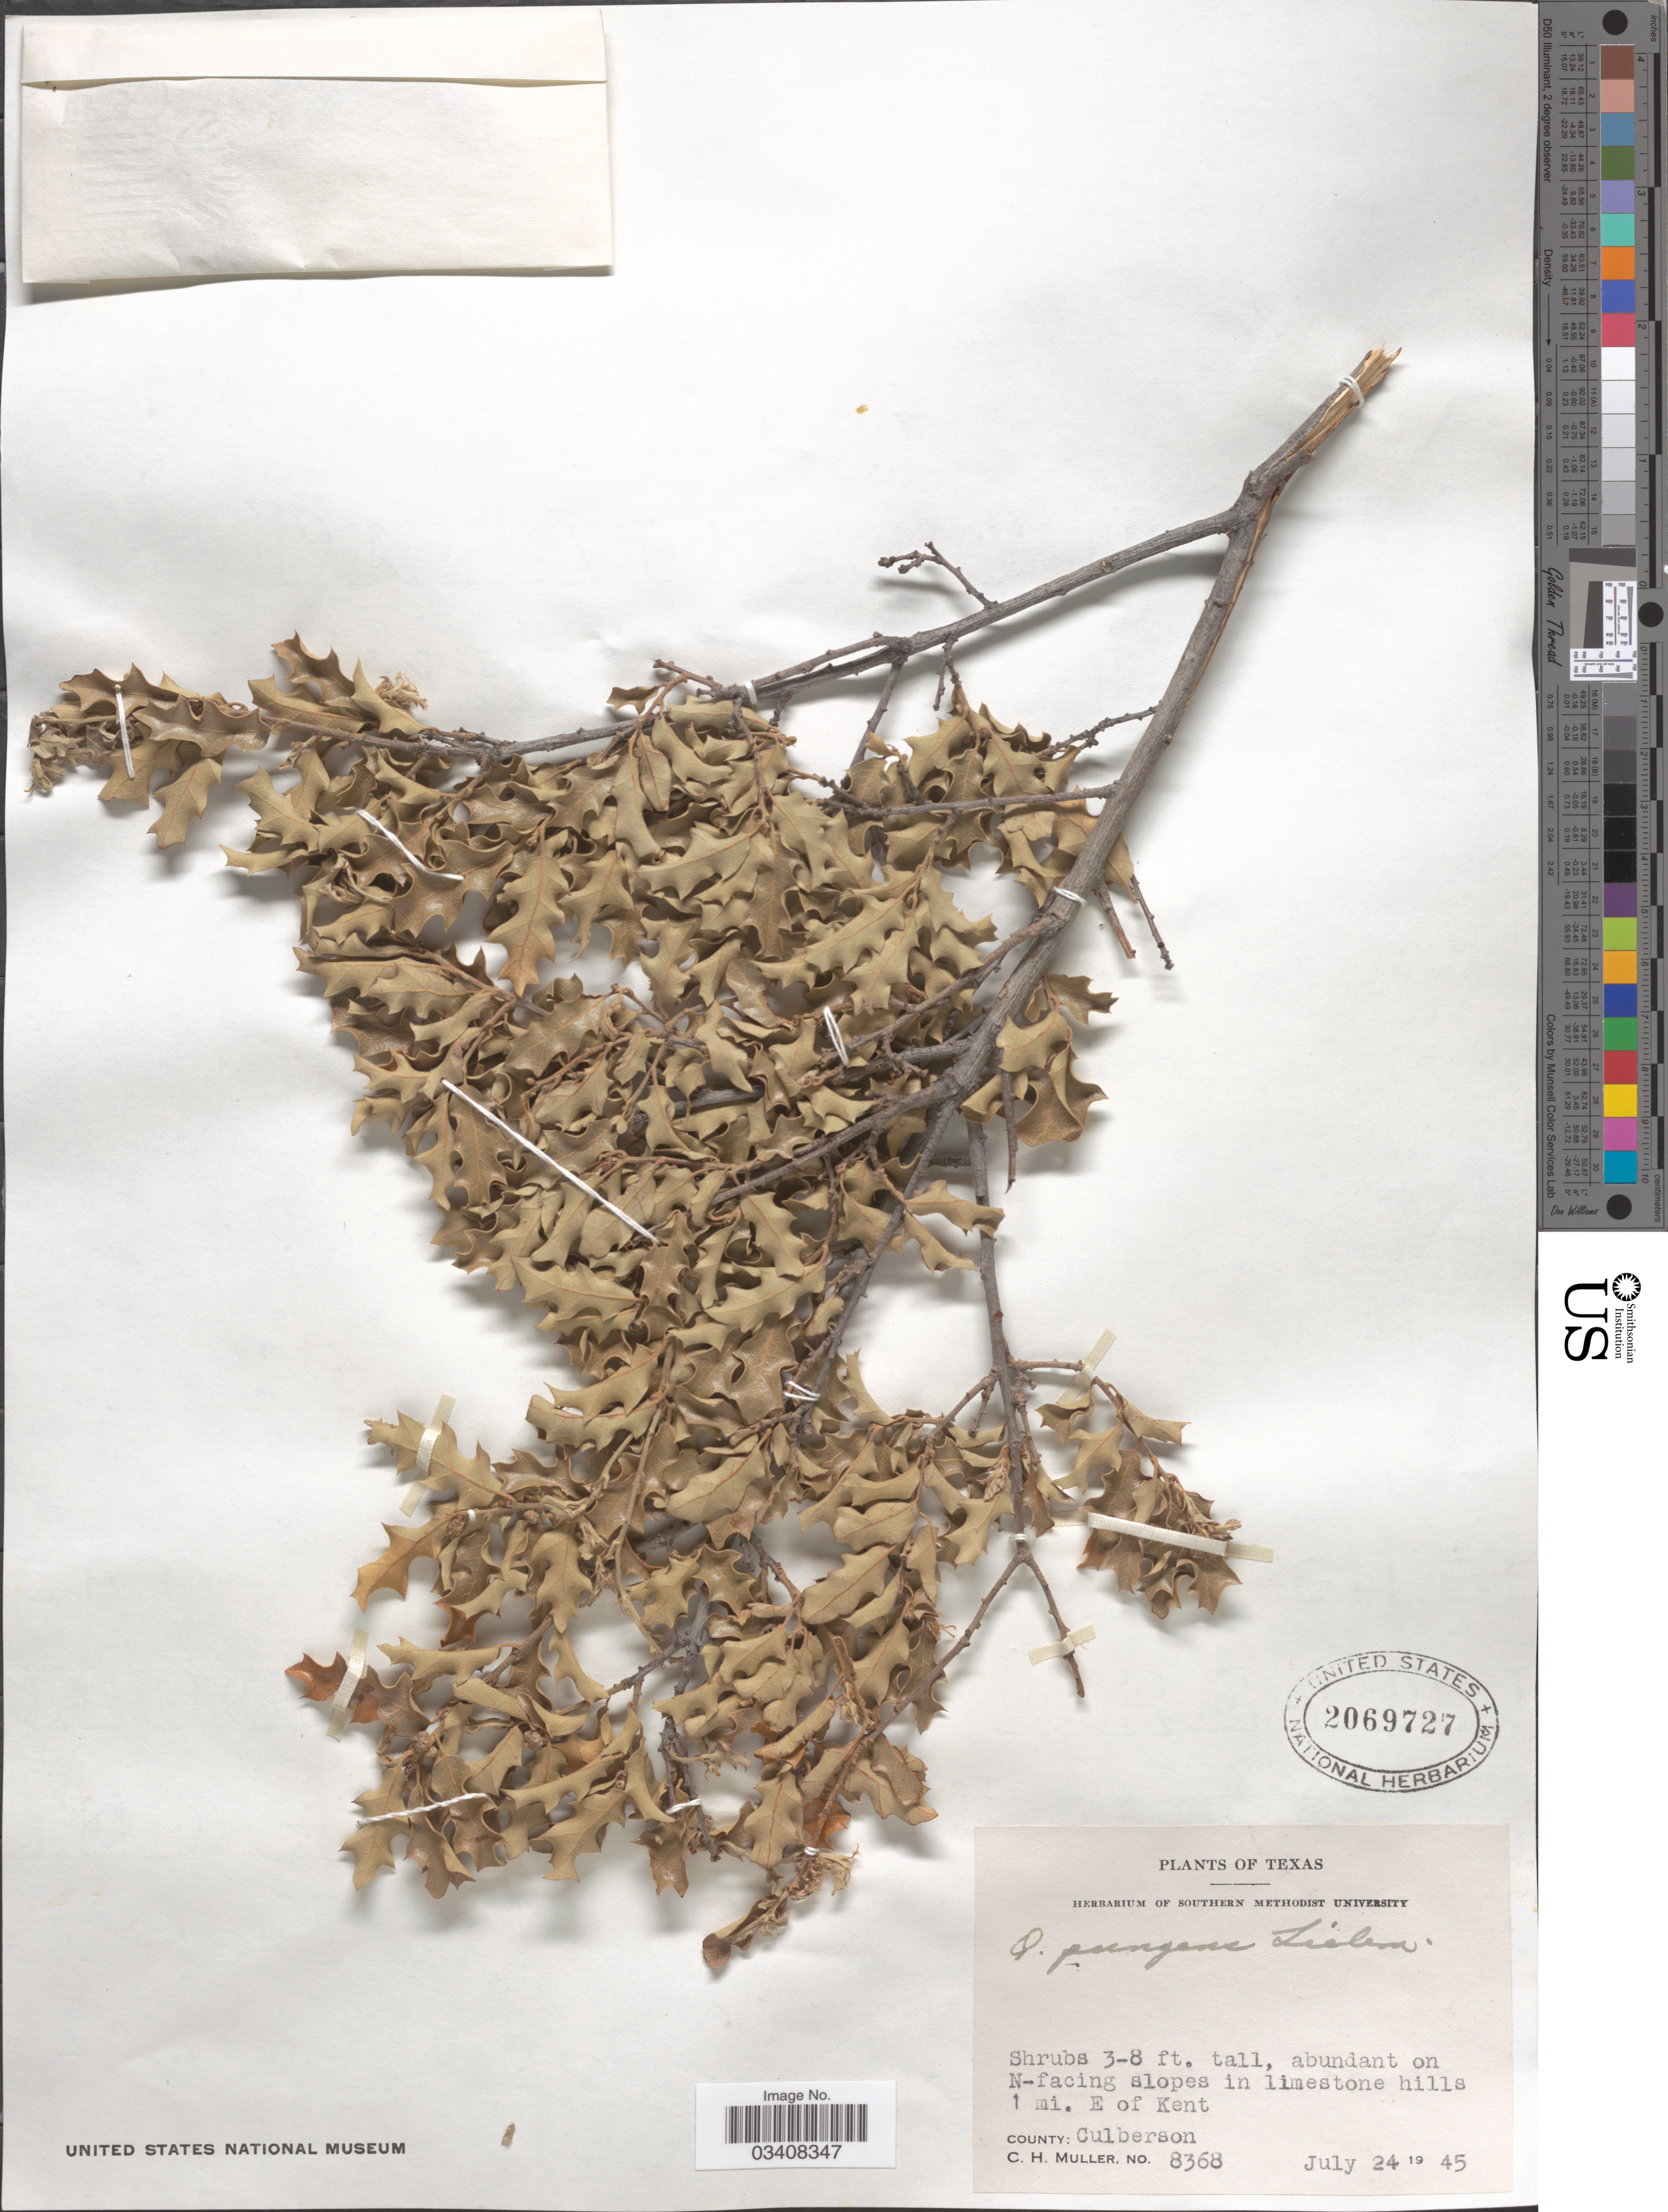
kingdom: Plantae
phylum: Tracheophyta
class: Magnoliopsida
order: Fagales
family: Fagaceae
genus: Quercus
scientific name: Quercus pungens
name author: Liebm.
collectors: C. H. Mueller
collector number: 8368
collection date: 1945-07-24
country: United States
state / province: Texas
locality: Abundant on N-facing slopes in limestone hills 1 mi. E of Kent. County: Culberson.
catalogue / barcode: US 2069727